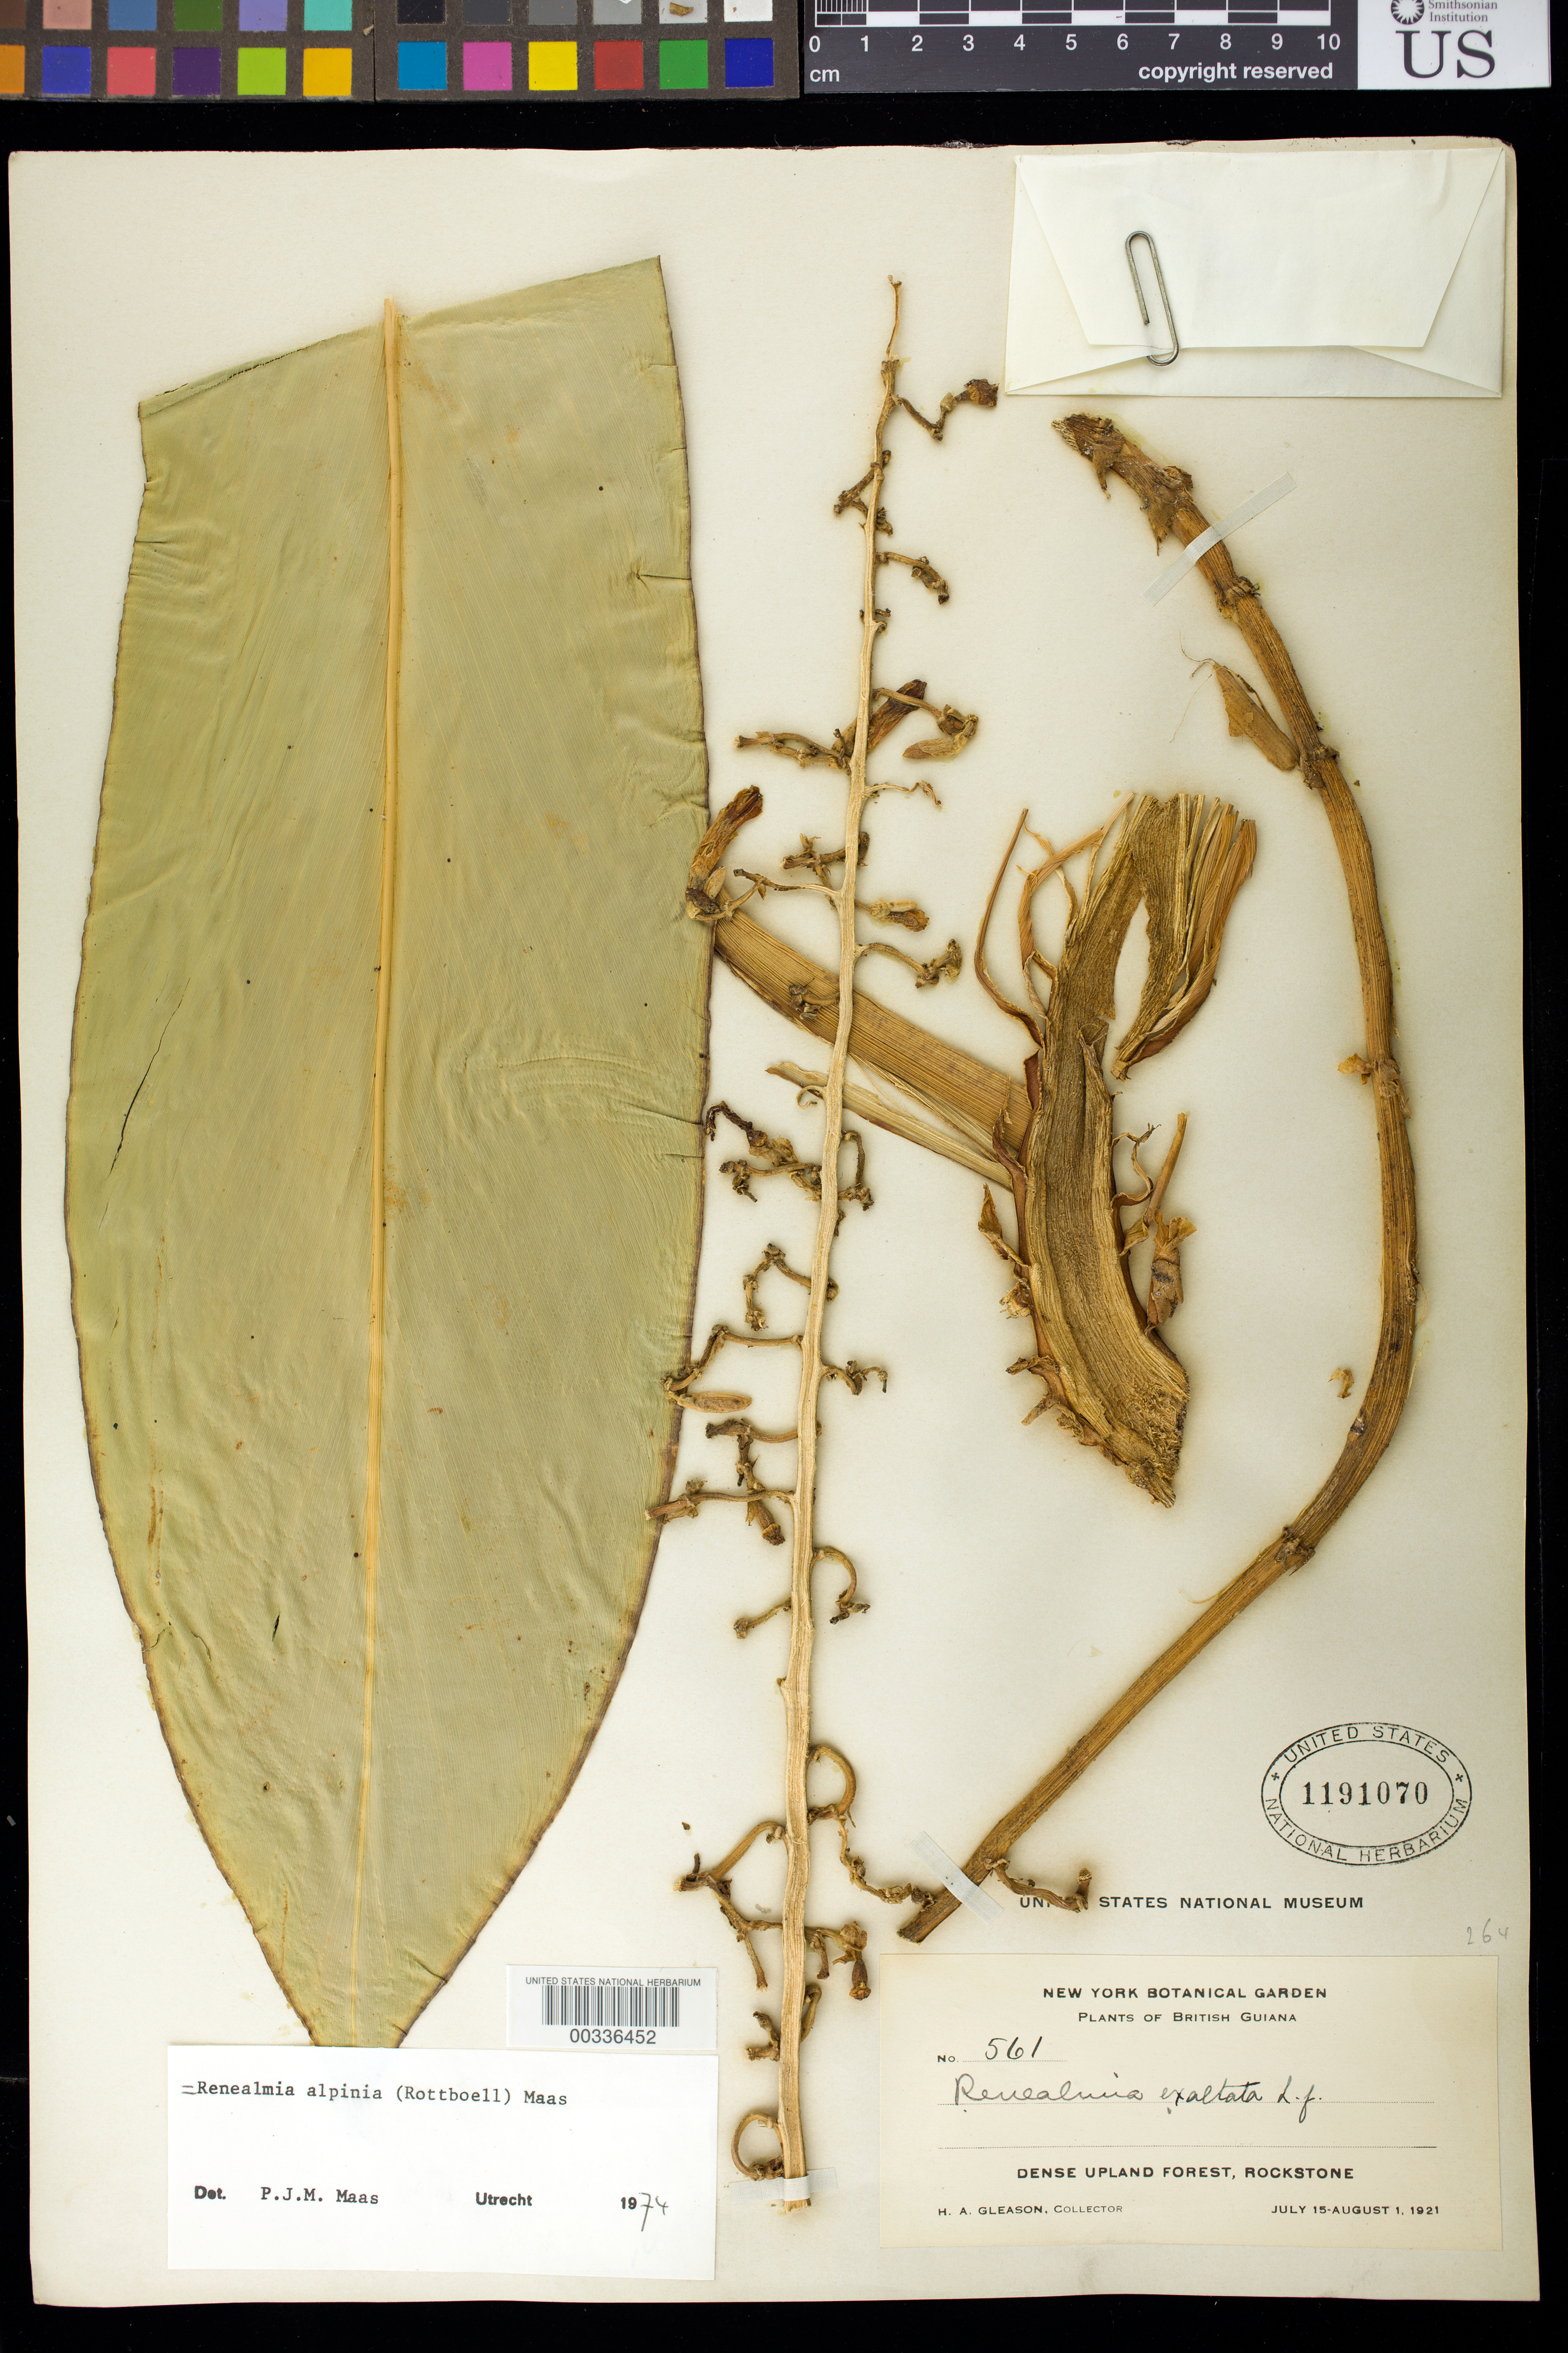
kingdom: Plantae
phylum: Tracheophyta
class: Liliopsida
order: Zingiberales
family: Zingiberaceae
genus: Renealmia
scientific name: Renealmia alpinia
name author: (Rottb.) Maas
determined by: Maas, Paul J. M.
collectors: H. A. Gleason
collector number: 561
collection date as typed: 15 Jul 1921 to 01 Aug 1921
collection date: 1921-07-15/1921-08-01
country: Guyana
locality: Dense upland forest, rockstone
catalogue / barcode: US 1191070